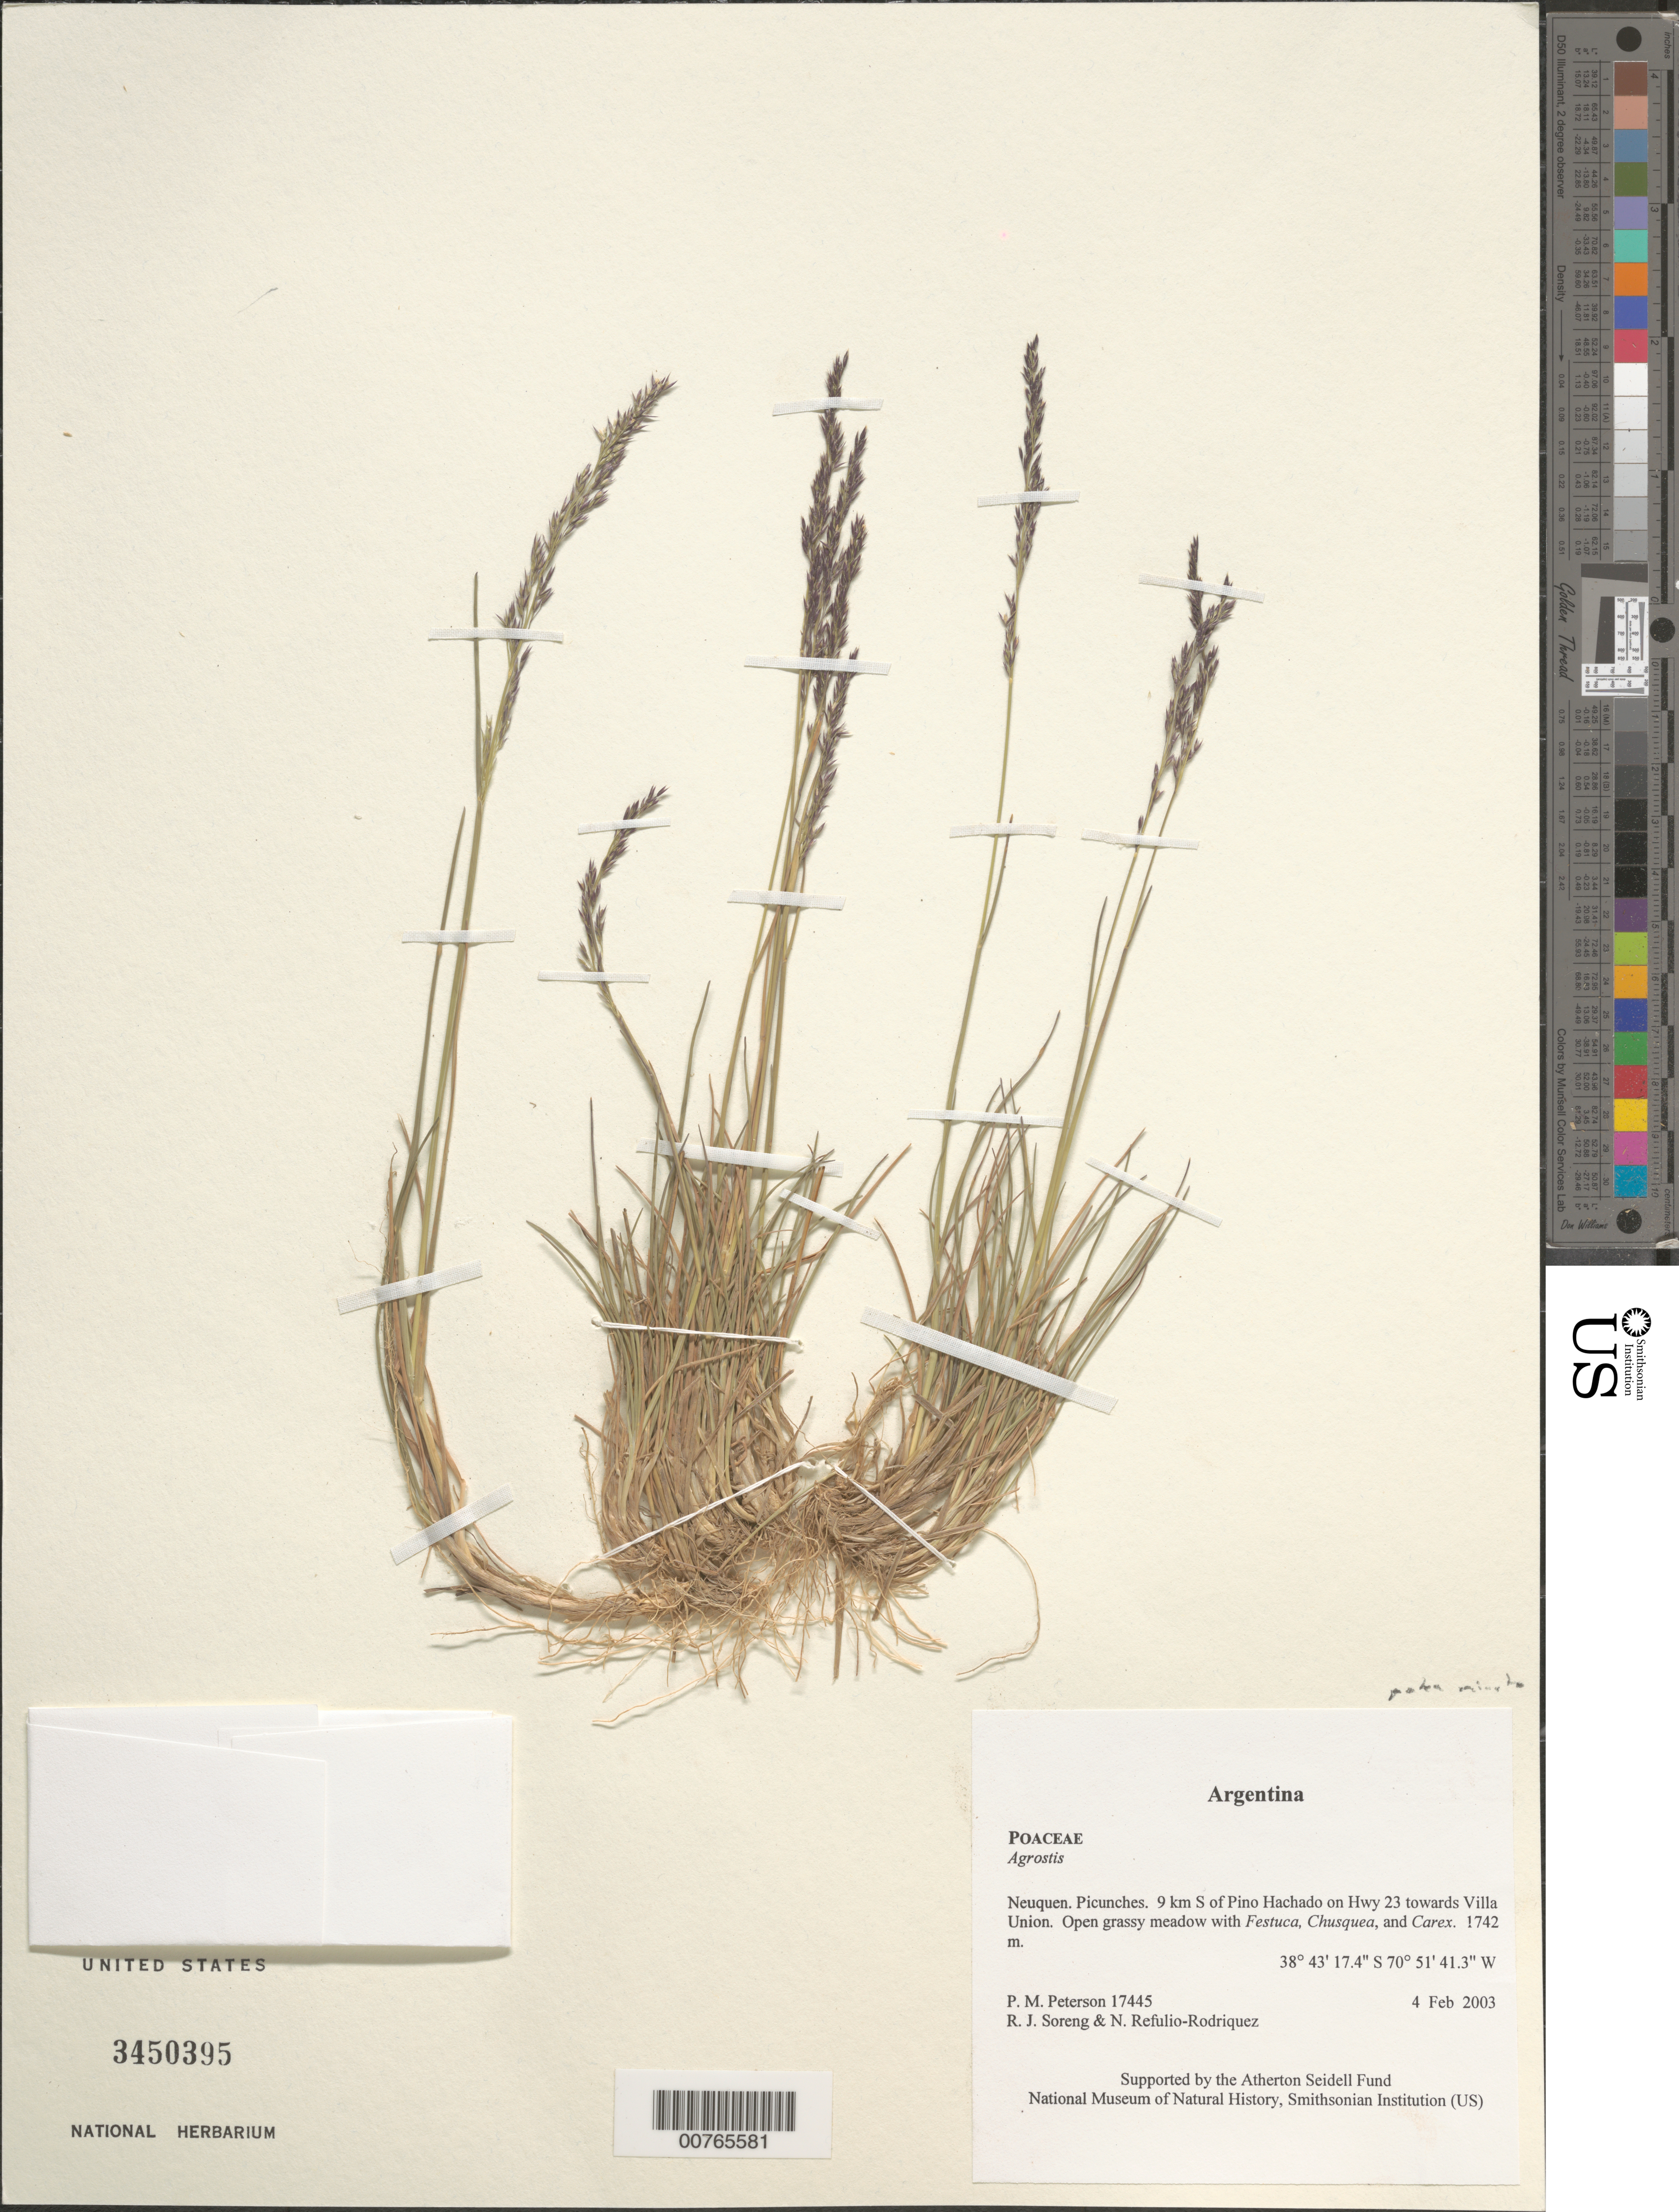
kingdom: Plantae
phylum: Tracheophyta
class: Liliopsida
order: Poales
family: Poaceae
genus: Agrostis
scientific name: Agrostis sp.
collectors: P. M. Peterson, R. J. Soreng & N. Refulio-Rodríguez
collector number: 17445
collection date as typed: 04 Feb 2003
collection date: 2003-02-04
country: Argentina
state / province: Neuquen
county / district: Picunches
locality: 9 km S of Pino Hachado on Hwy 23 towards Villa Union. Open grassy meadow with Festuca, Chusquea, and Carex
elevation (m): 1742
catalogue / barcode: US 3450395